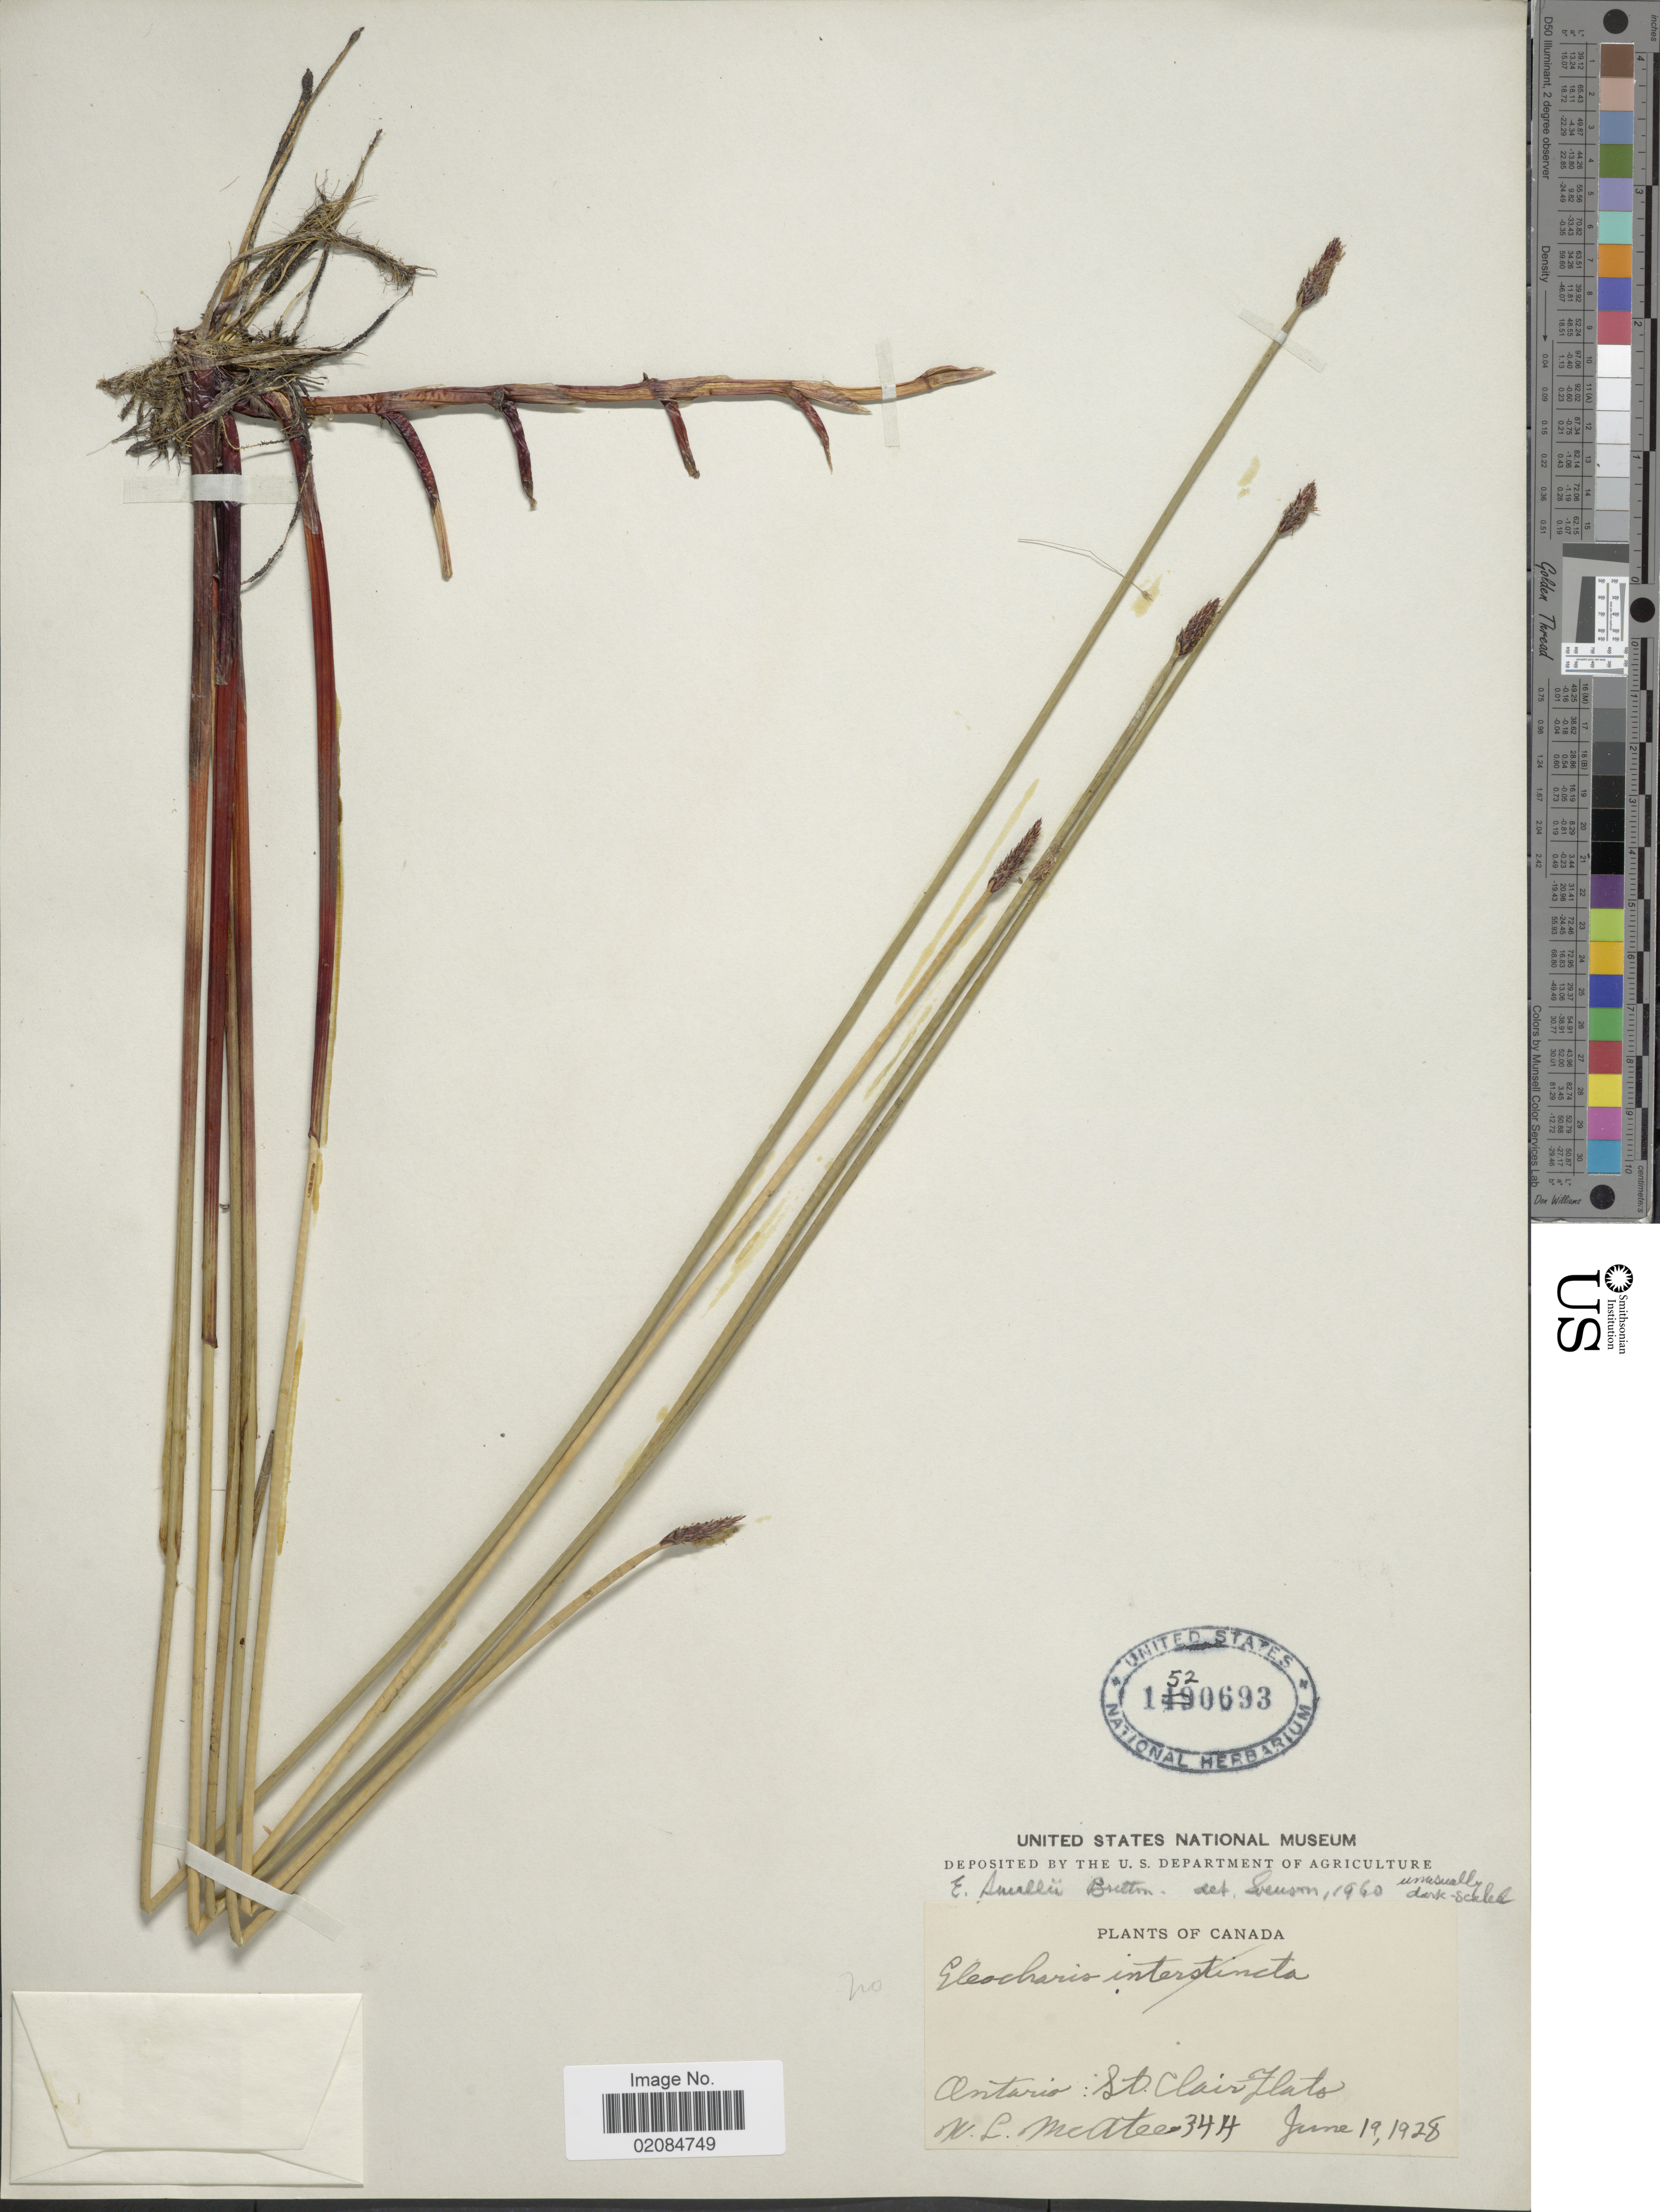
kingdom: Plantae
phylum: Tracheophyta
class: Liliopsida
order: Poales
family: Cyperaceae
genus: Eleocharis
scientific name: Eleocharis palustris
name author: (L.) Roem. & Schult.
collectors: W. McAtee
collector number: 344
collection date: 1928-06-19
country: Canada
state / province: Ontario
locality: St. Clair Flats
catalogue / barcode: US 1520693